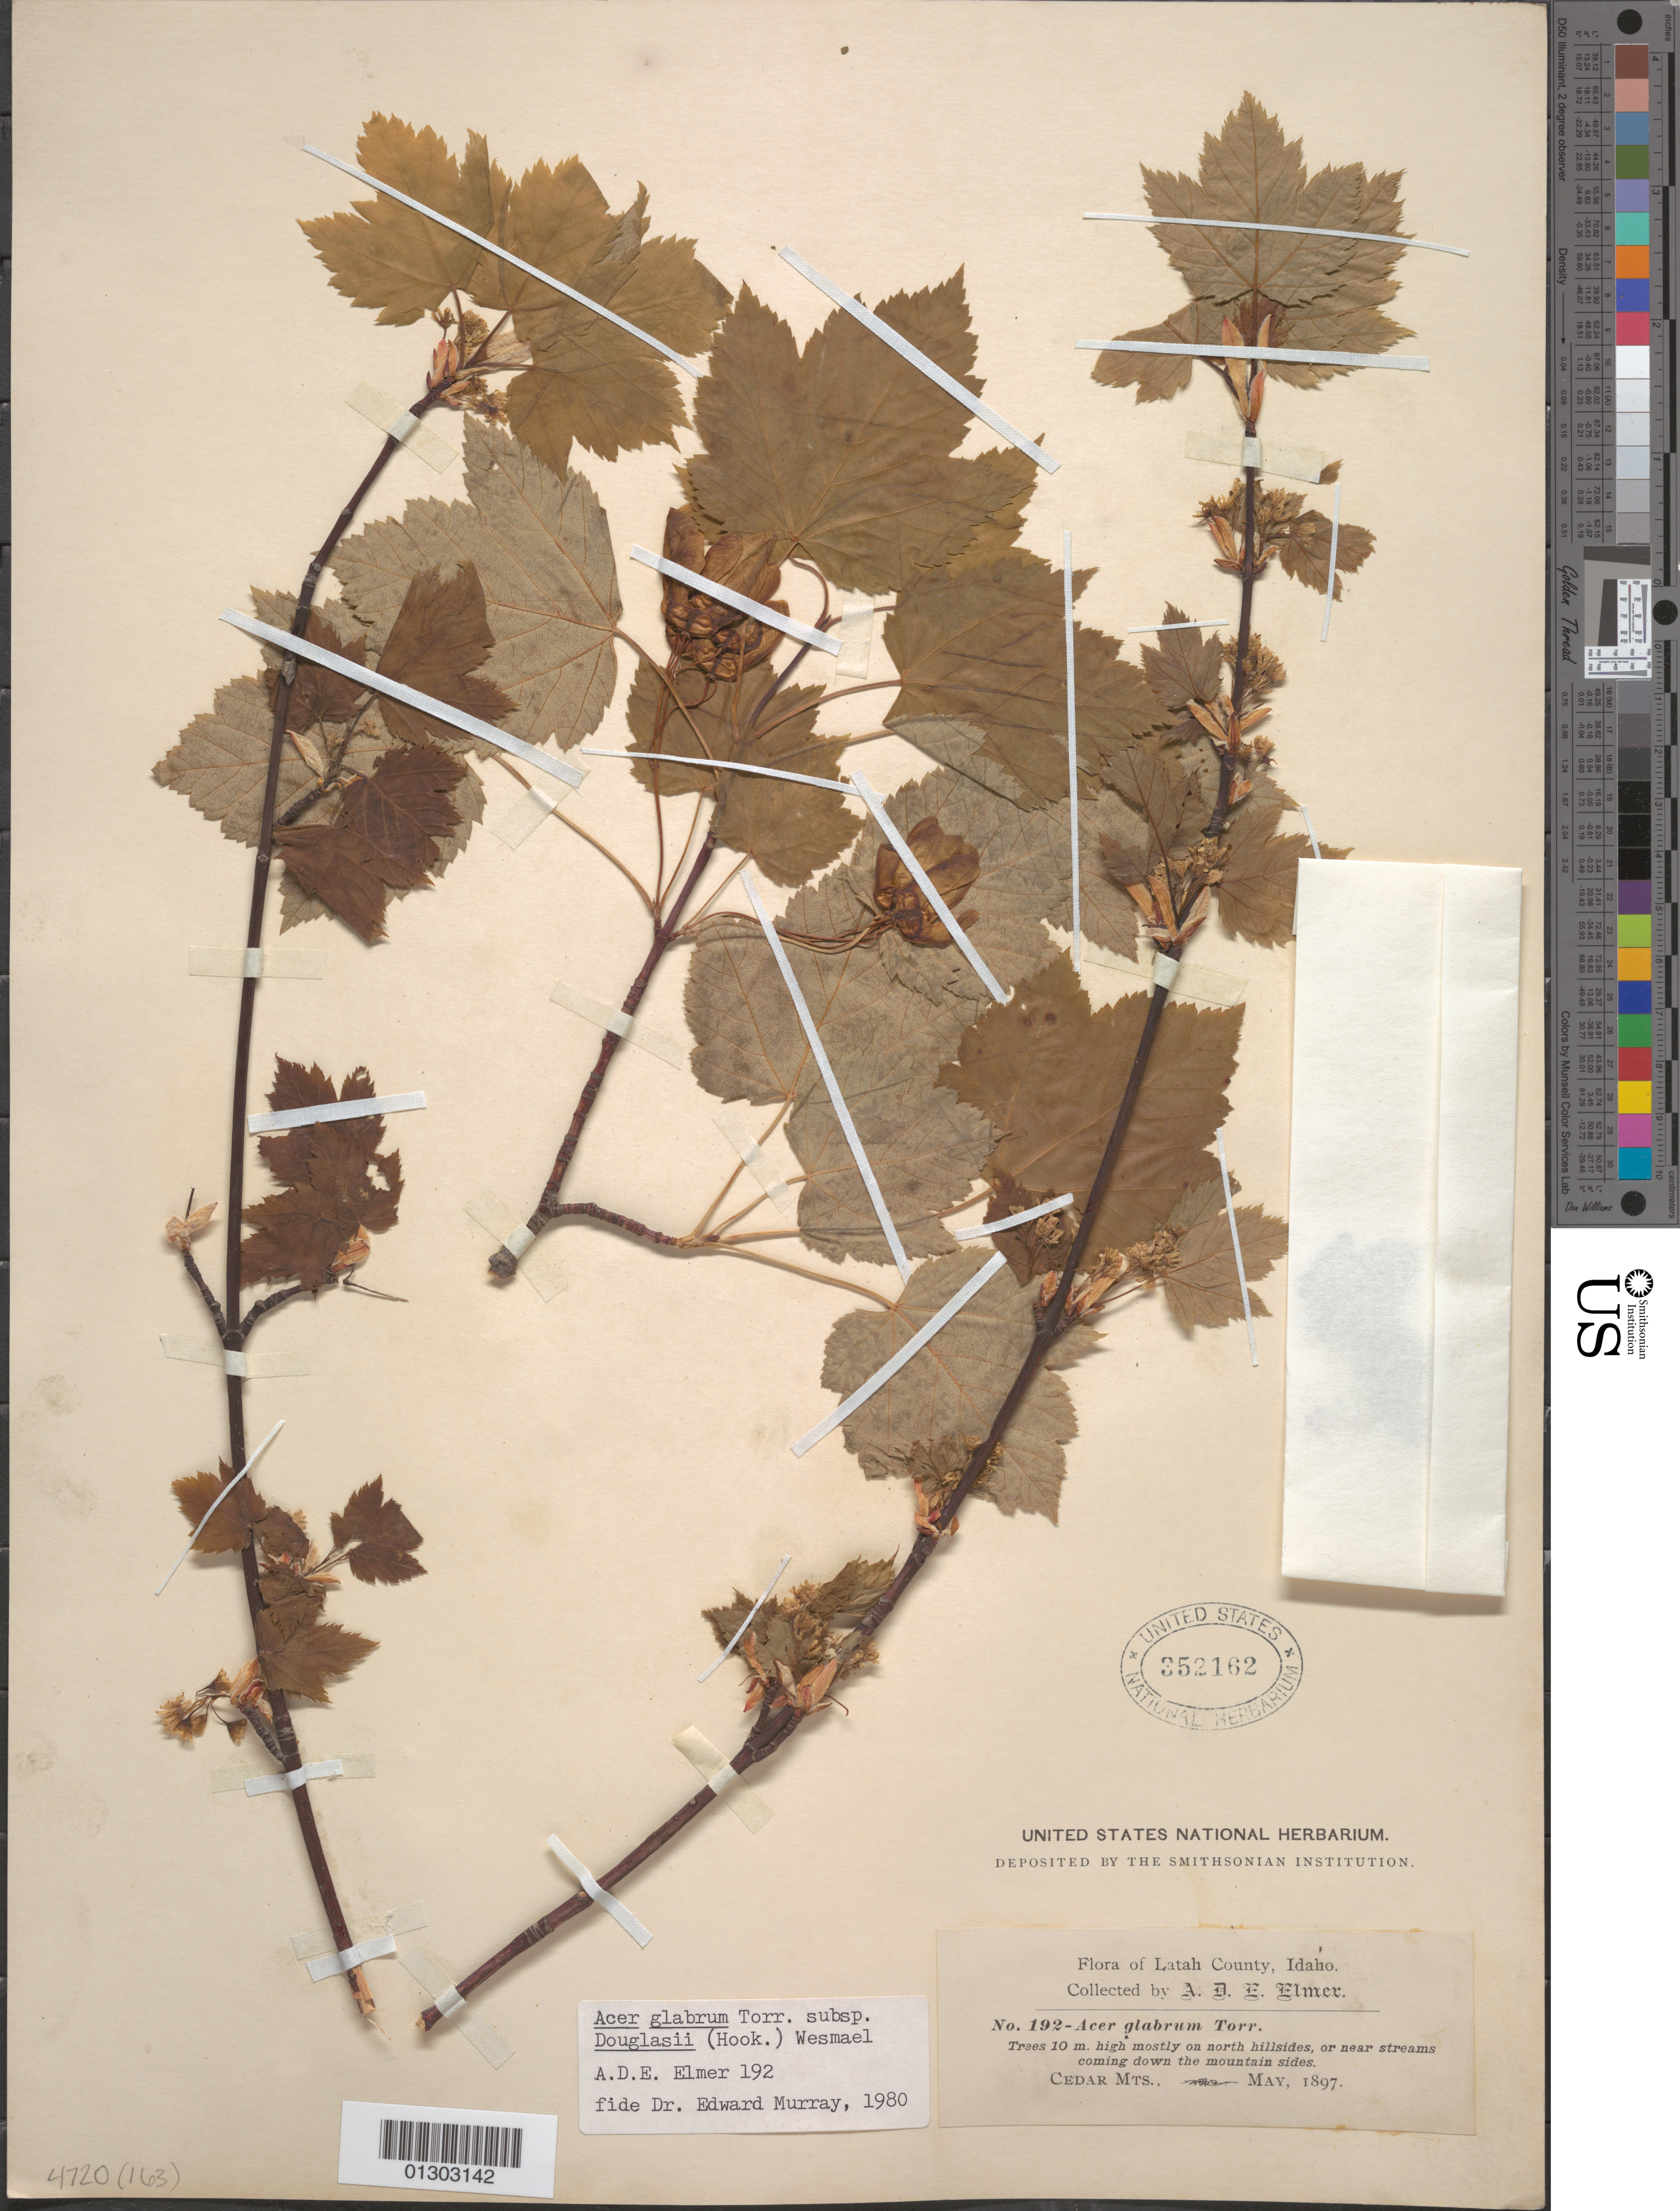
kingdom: Plantae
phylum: Tracheophyta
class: Magnoliopsida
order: Sapindales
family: Sapindaceae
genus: Acer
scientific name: Acer glabrum var. douglasii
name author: (Hook.) Dippel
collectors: A. D. E. Elmer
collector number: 192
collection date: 1897-05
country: United States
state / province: Idaho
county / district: Latah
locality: Latah County, Cedar Mts.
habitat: Mostly on N hillsides or near streams coming down the mountain sides.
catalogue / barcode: US 352162